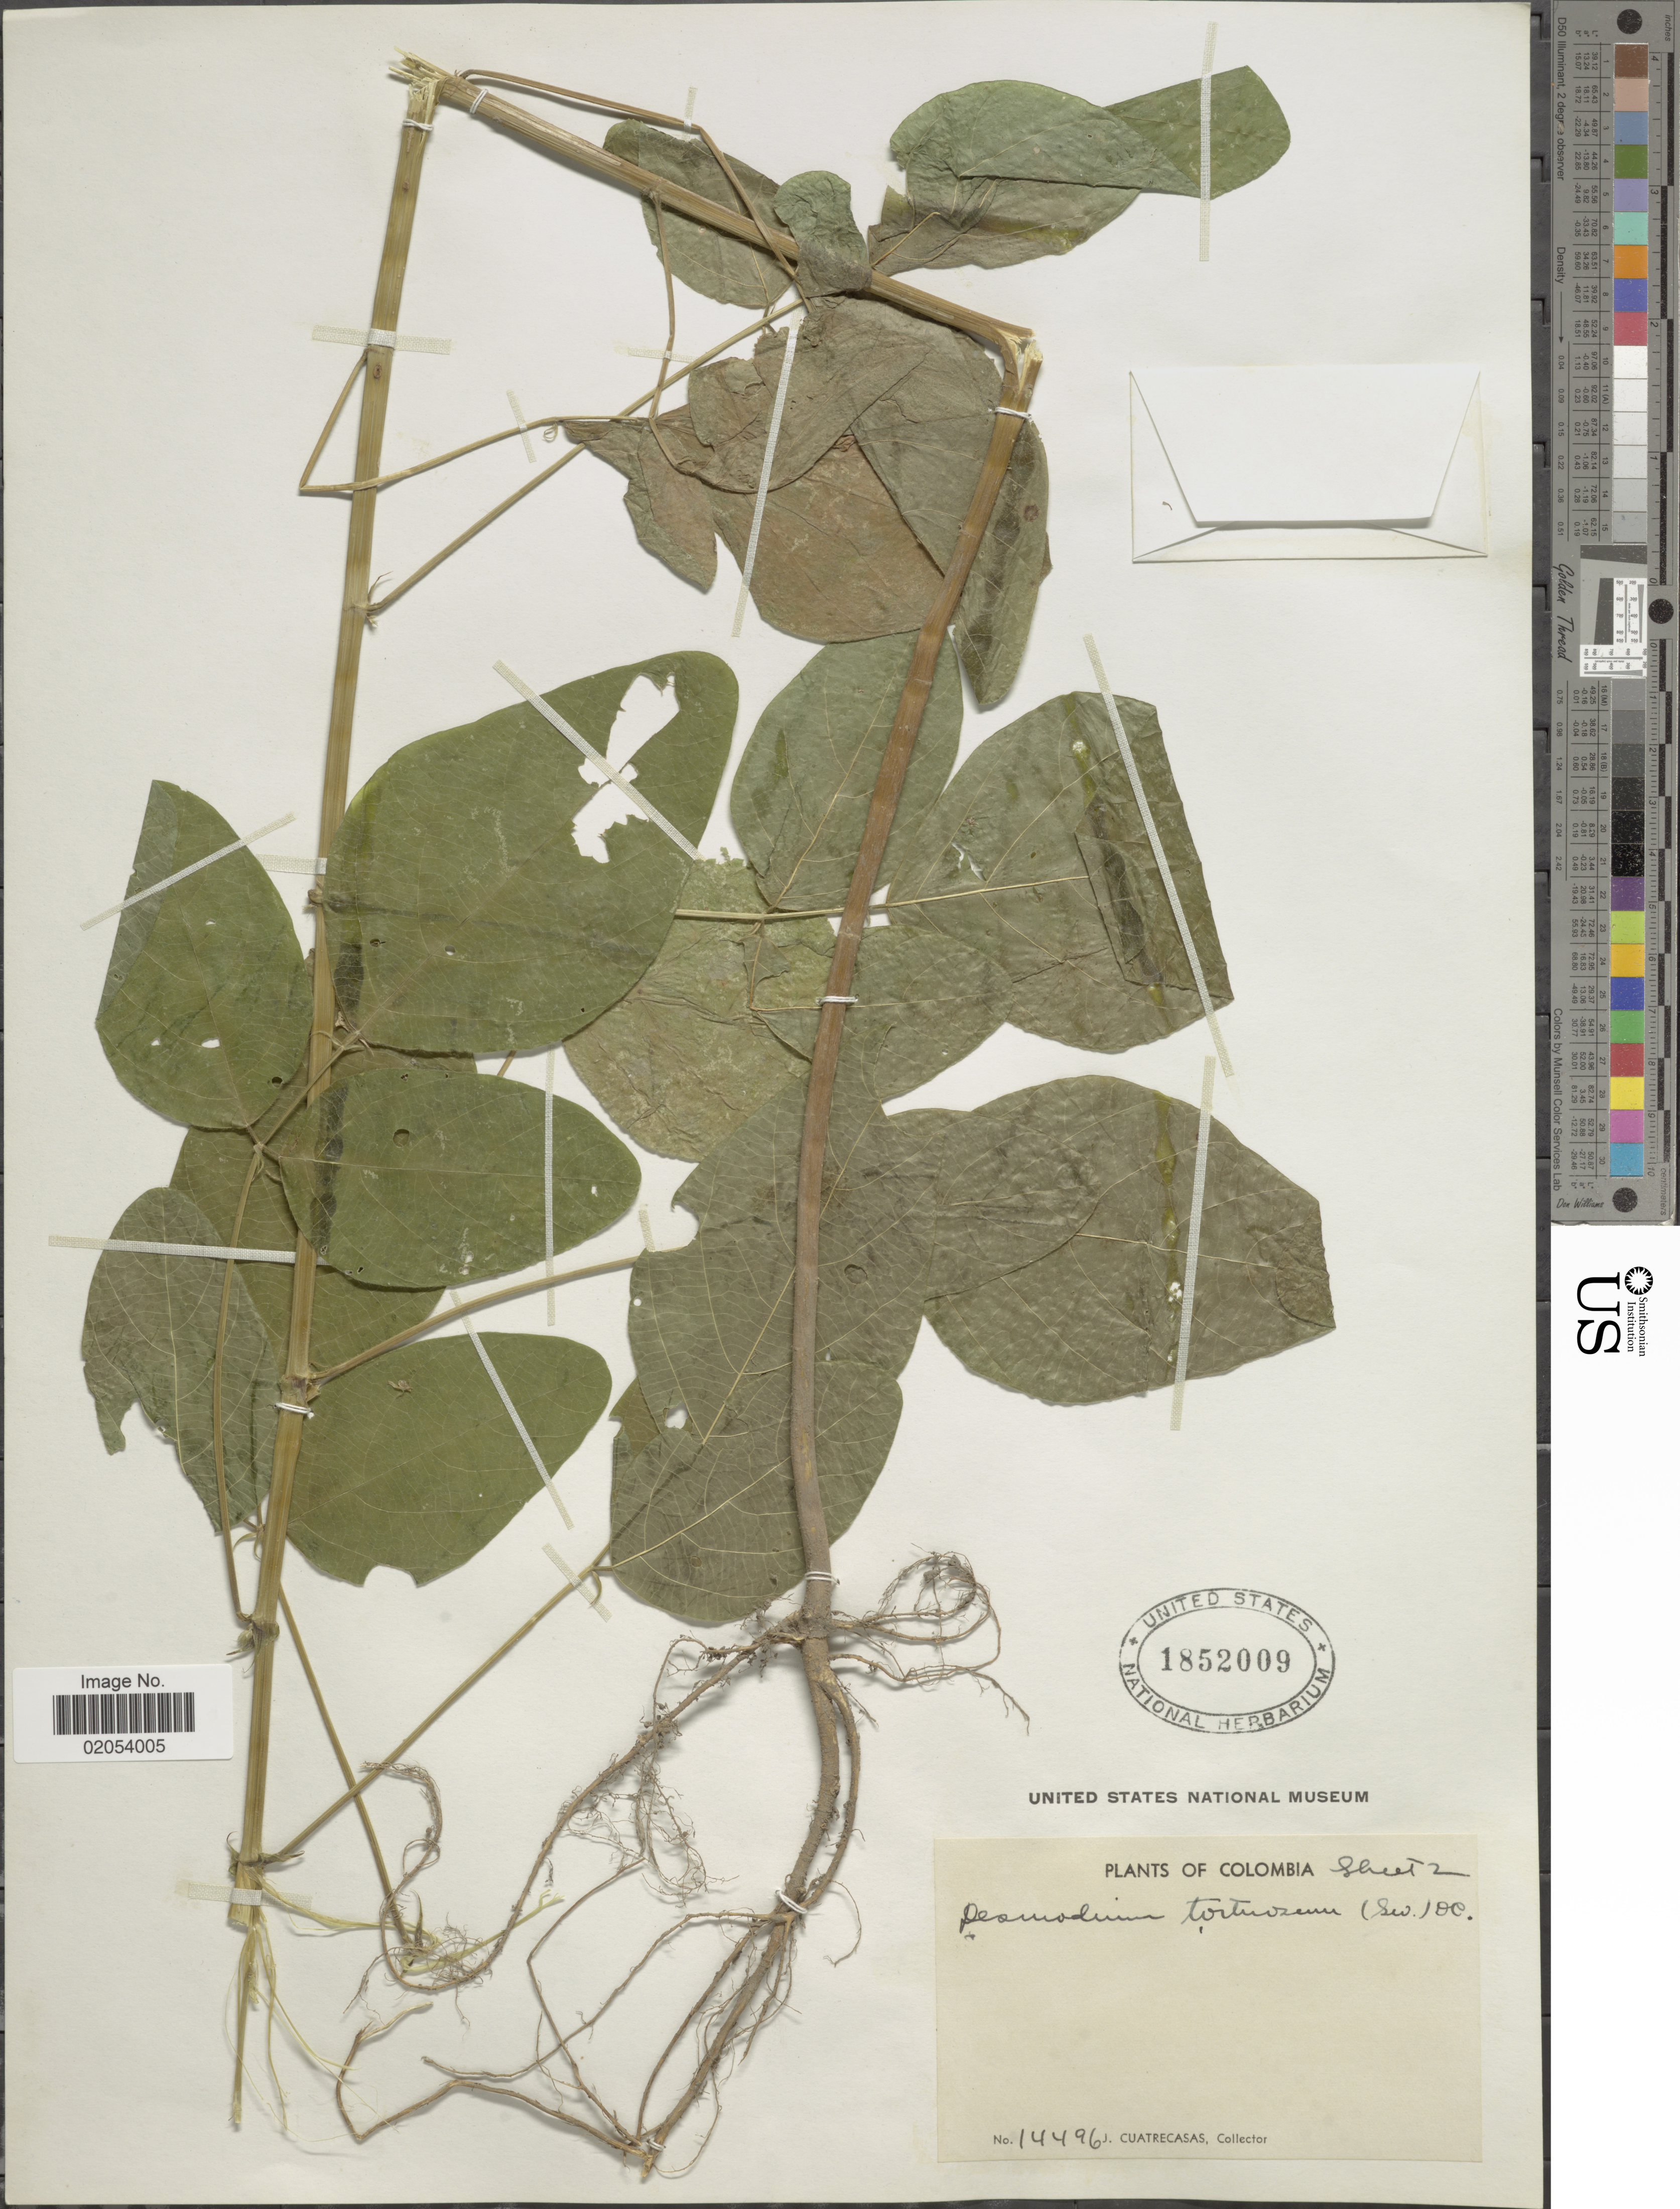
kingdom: Plantae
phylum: Tracheophyta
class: Magnoliopsida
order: Fabales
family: Fabaceae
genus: Desmodium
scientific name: Desmodium tortuosum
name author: (Sw.) DC.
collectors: J. Cuatrecasas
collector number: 14496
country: Colombia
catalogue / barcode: US 1852009